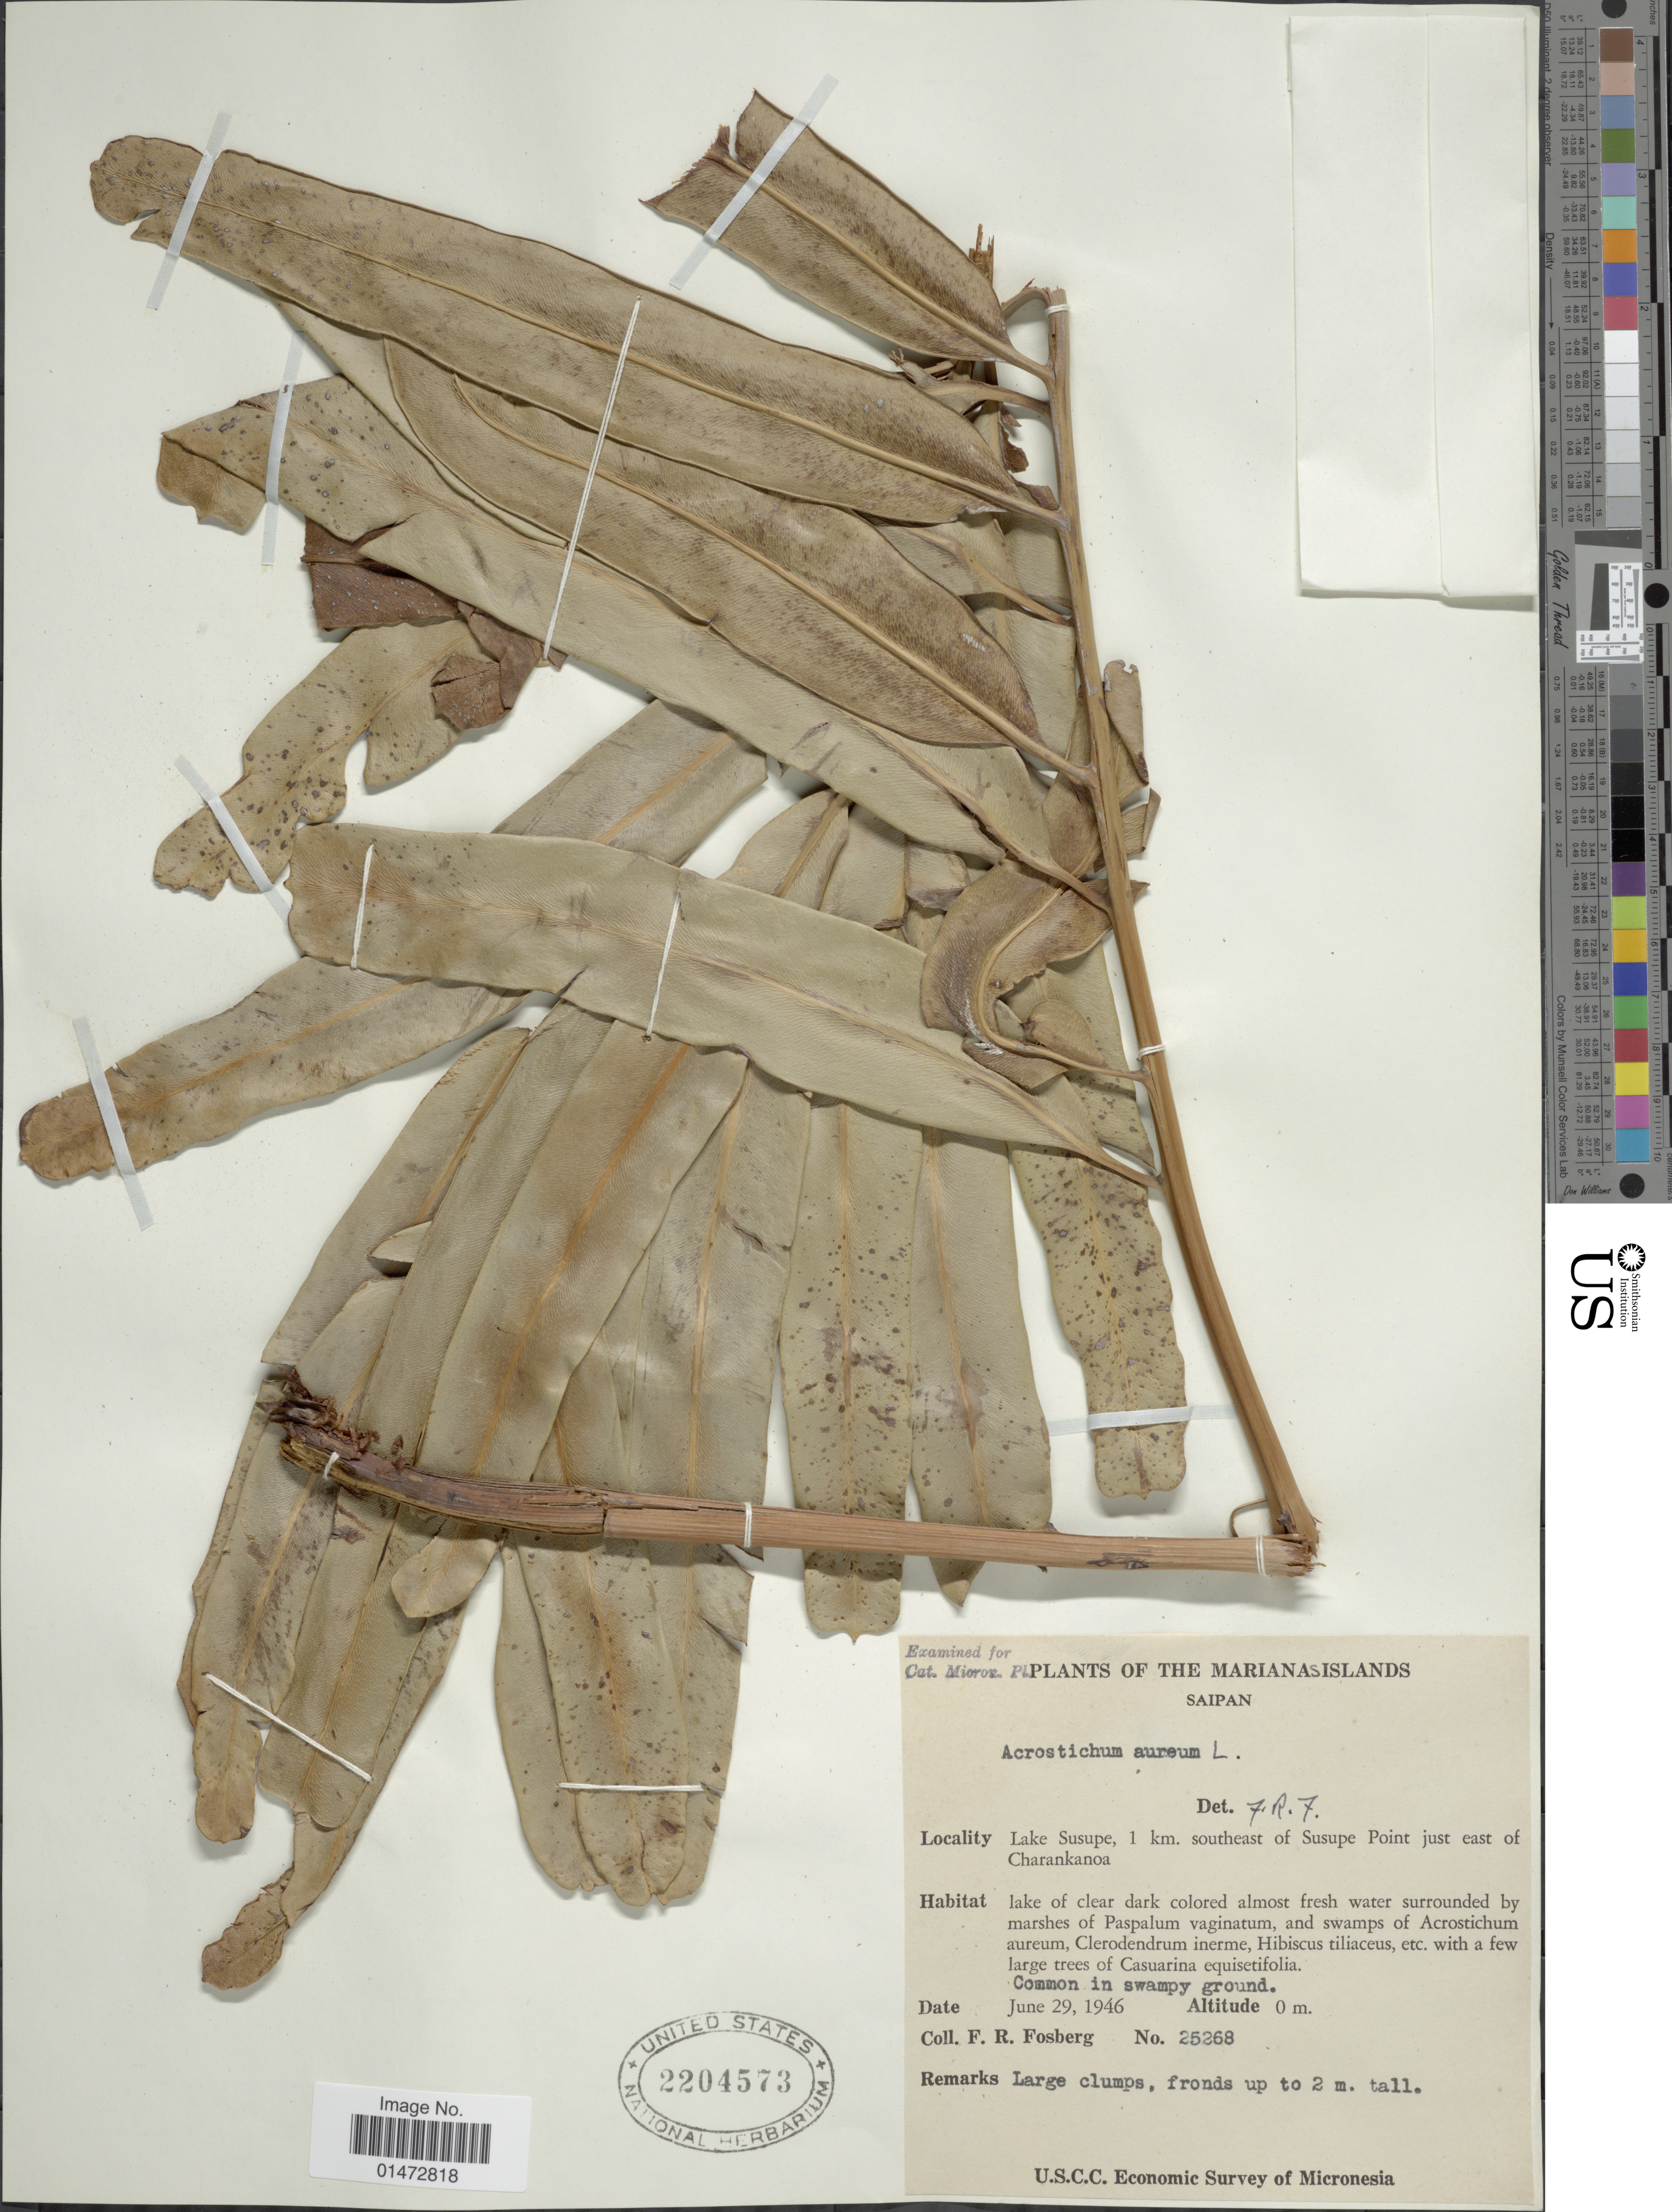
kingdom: Plantae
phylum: Tracheophyta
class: Polypodiopsida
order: Polypodiales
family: Pteridaceae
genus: Acrostichum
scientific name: Acrostichum aureum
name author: L.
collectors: F. R. Fosberg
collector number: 25268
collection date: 1946-06-29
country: Northern Mariana Islands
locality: Saipan. Lake Susupe, 1 km. southeast of Susupe Point just east of Charankanoa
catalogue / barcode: US 2204573